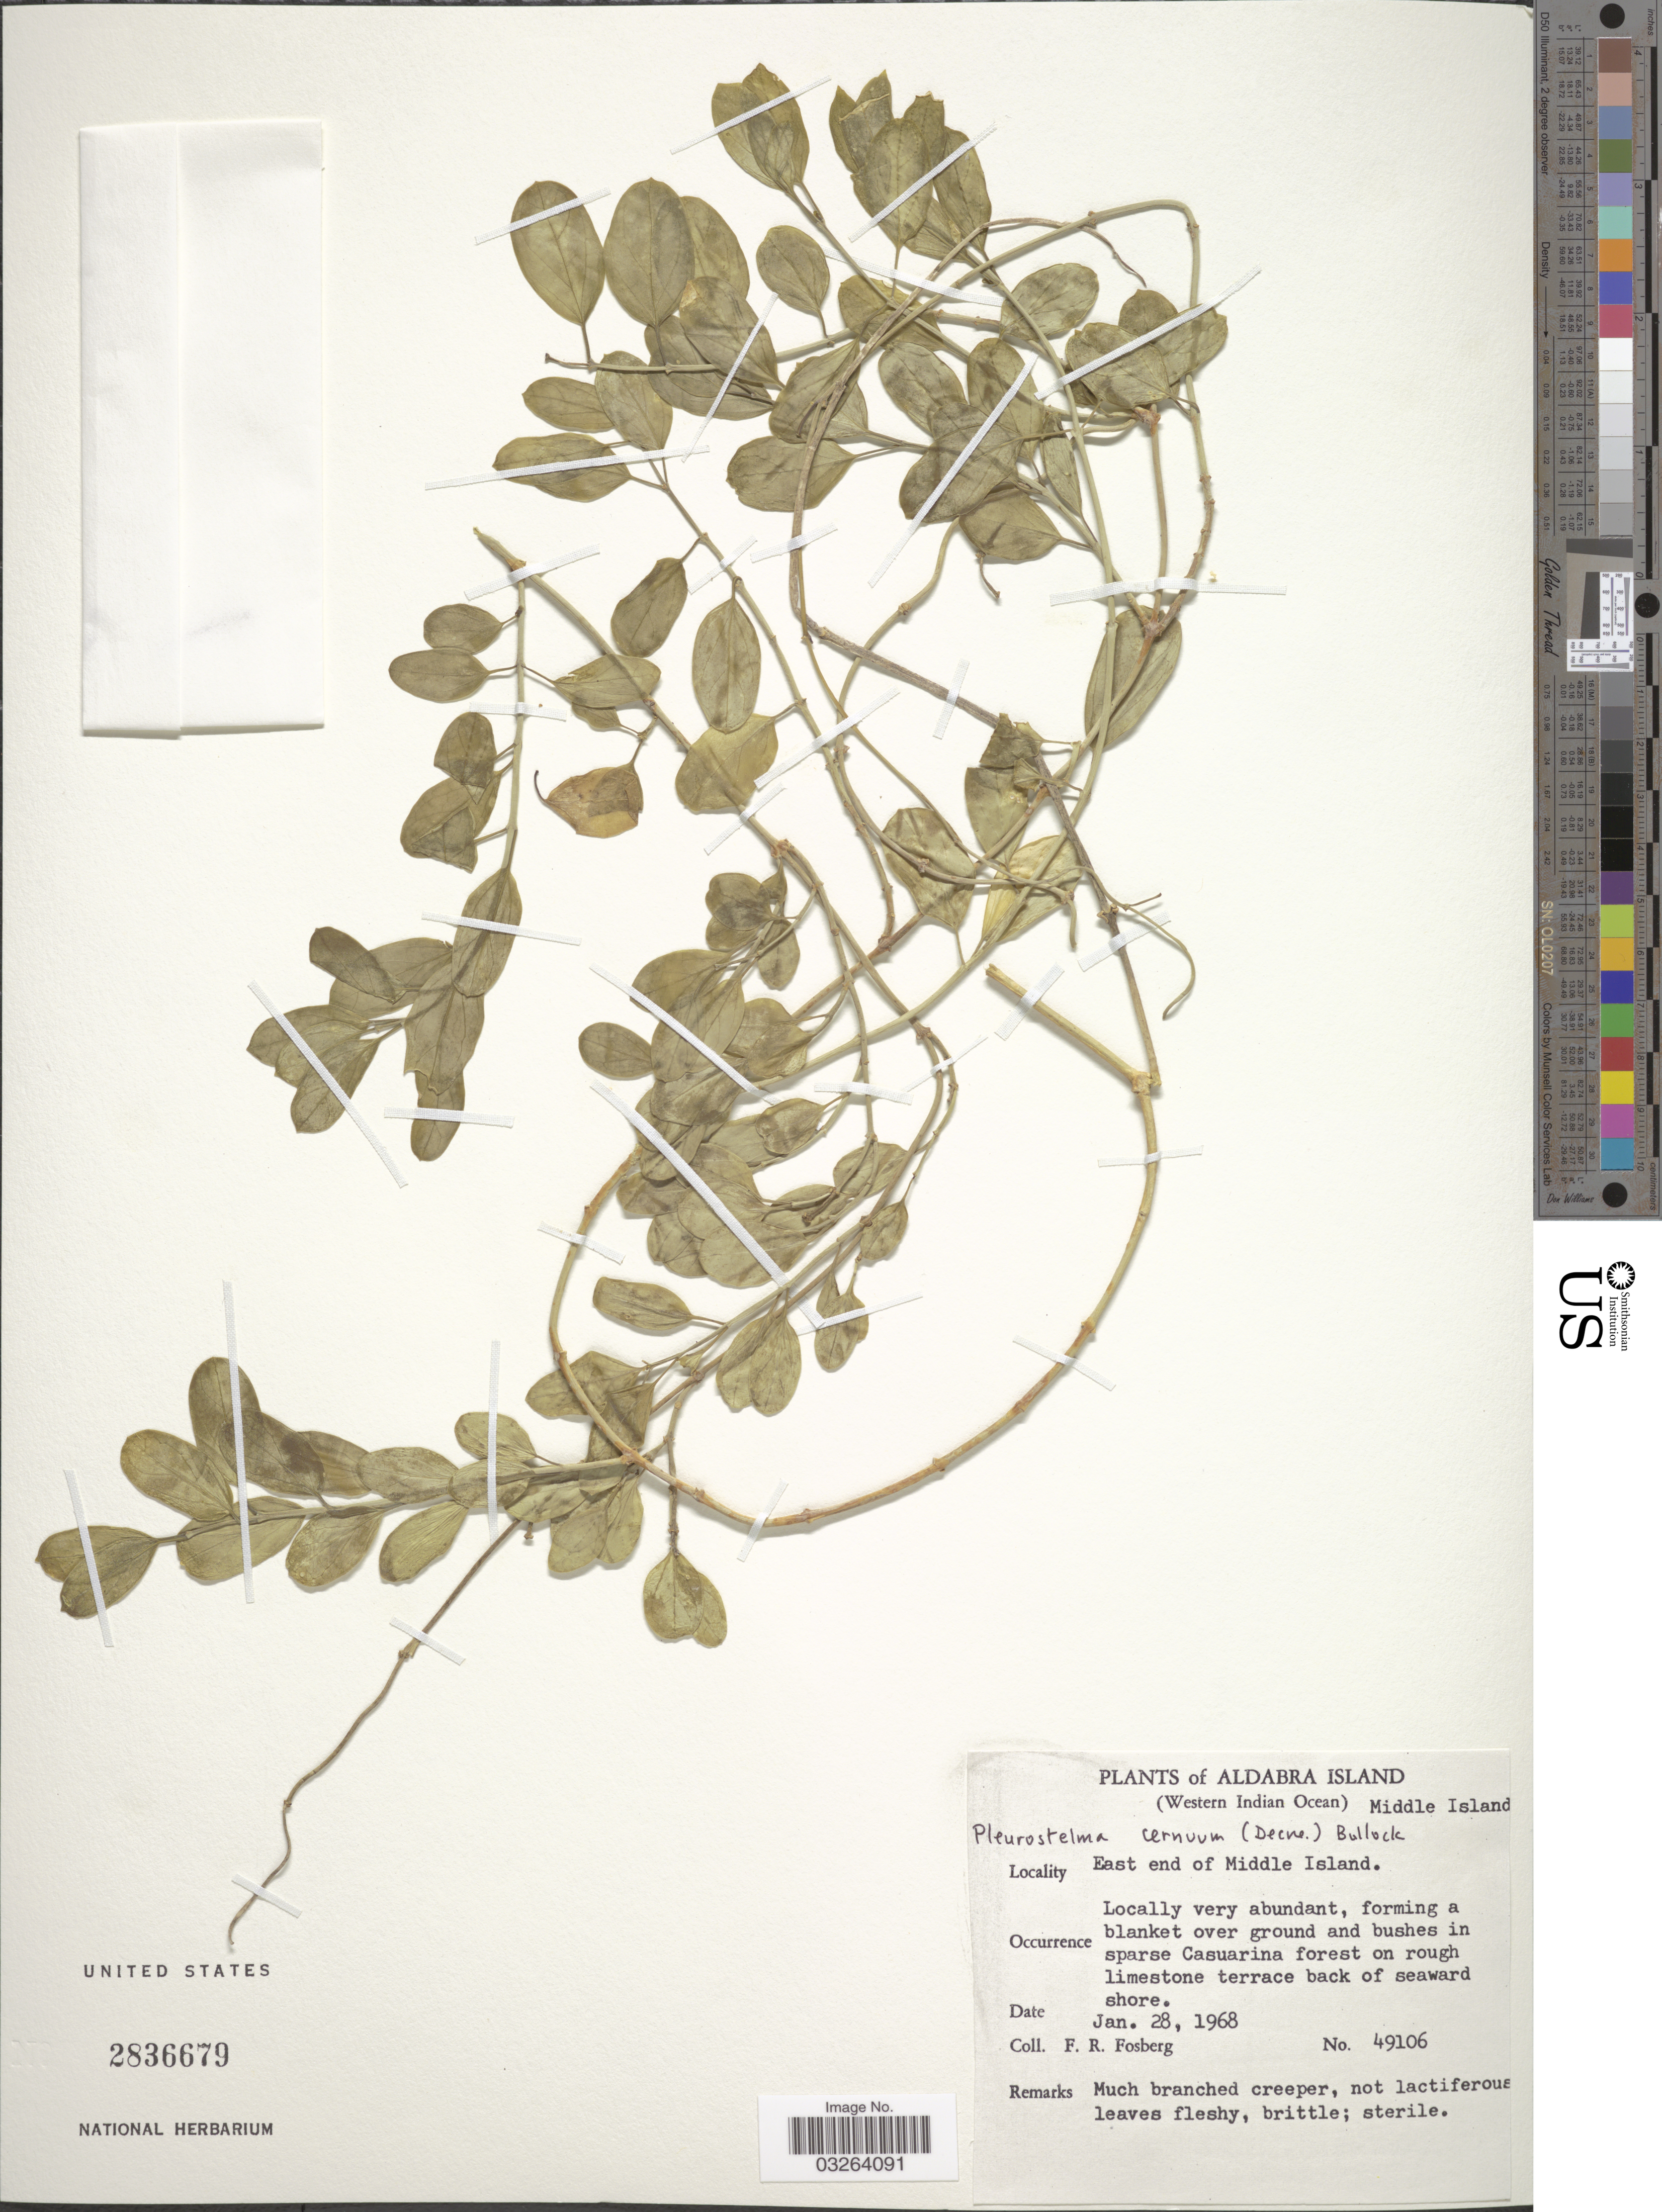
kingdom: Plantae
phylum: Tracheophyta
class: Magnoliopsida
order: Gentianales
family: Apocynaceae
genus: Pleurostelma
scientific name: Pleurostelma cernuum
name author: (Decne.) Bullock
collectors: F. R. Fosberg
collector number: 49106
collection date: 1968-01-28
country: Seychelles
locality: Aldabra Island. (Western Indian Ocean) Middle Island. East end of Middle Island.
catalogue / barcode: US 2836679